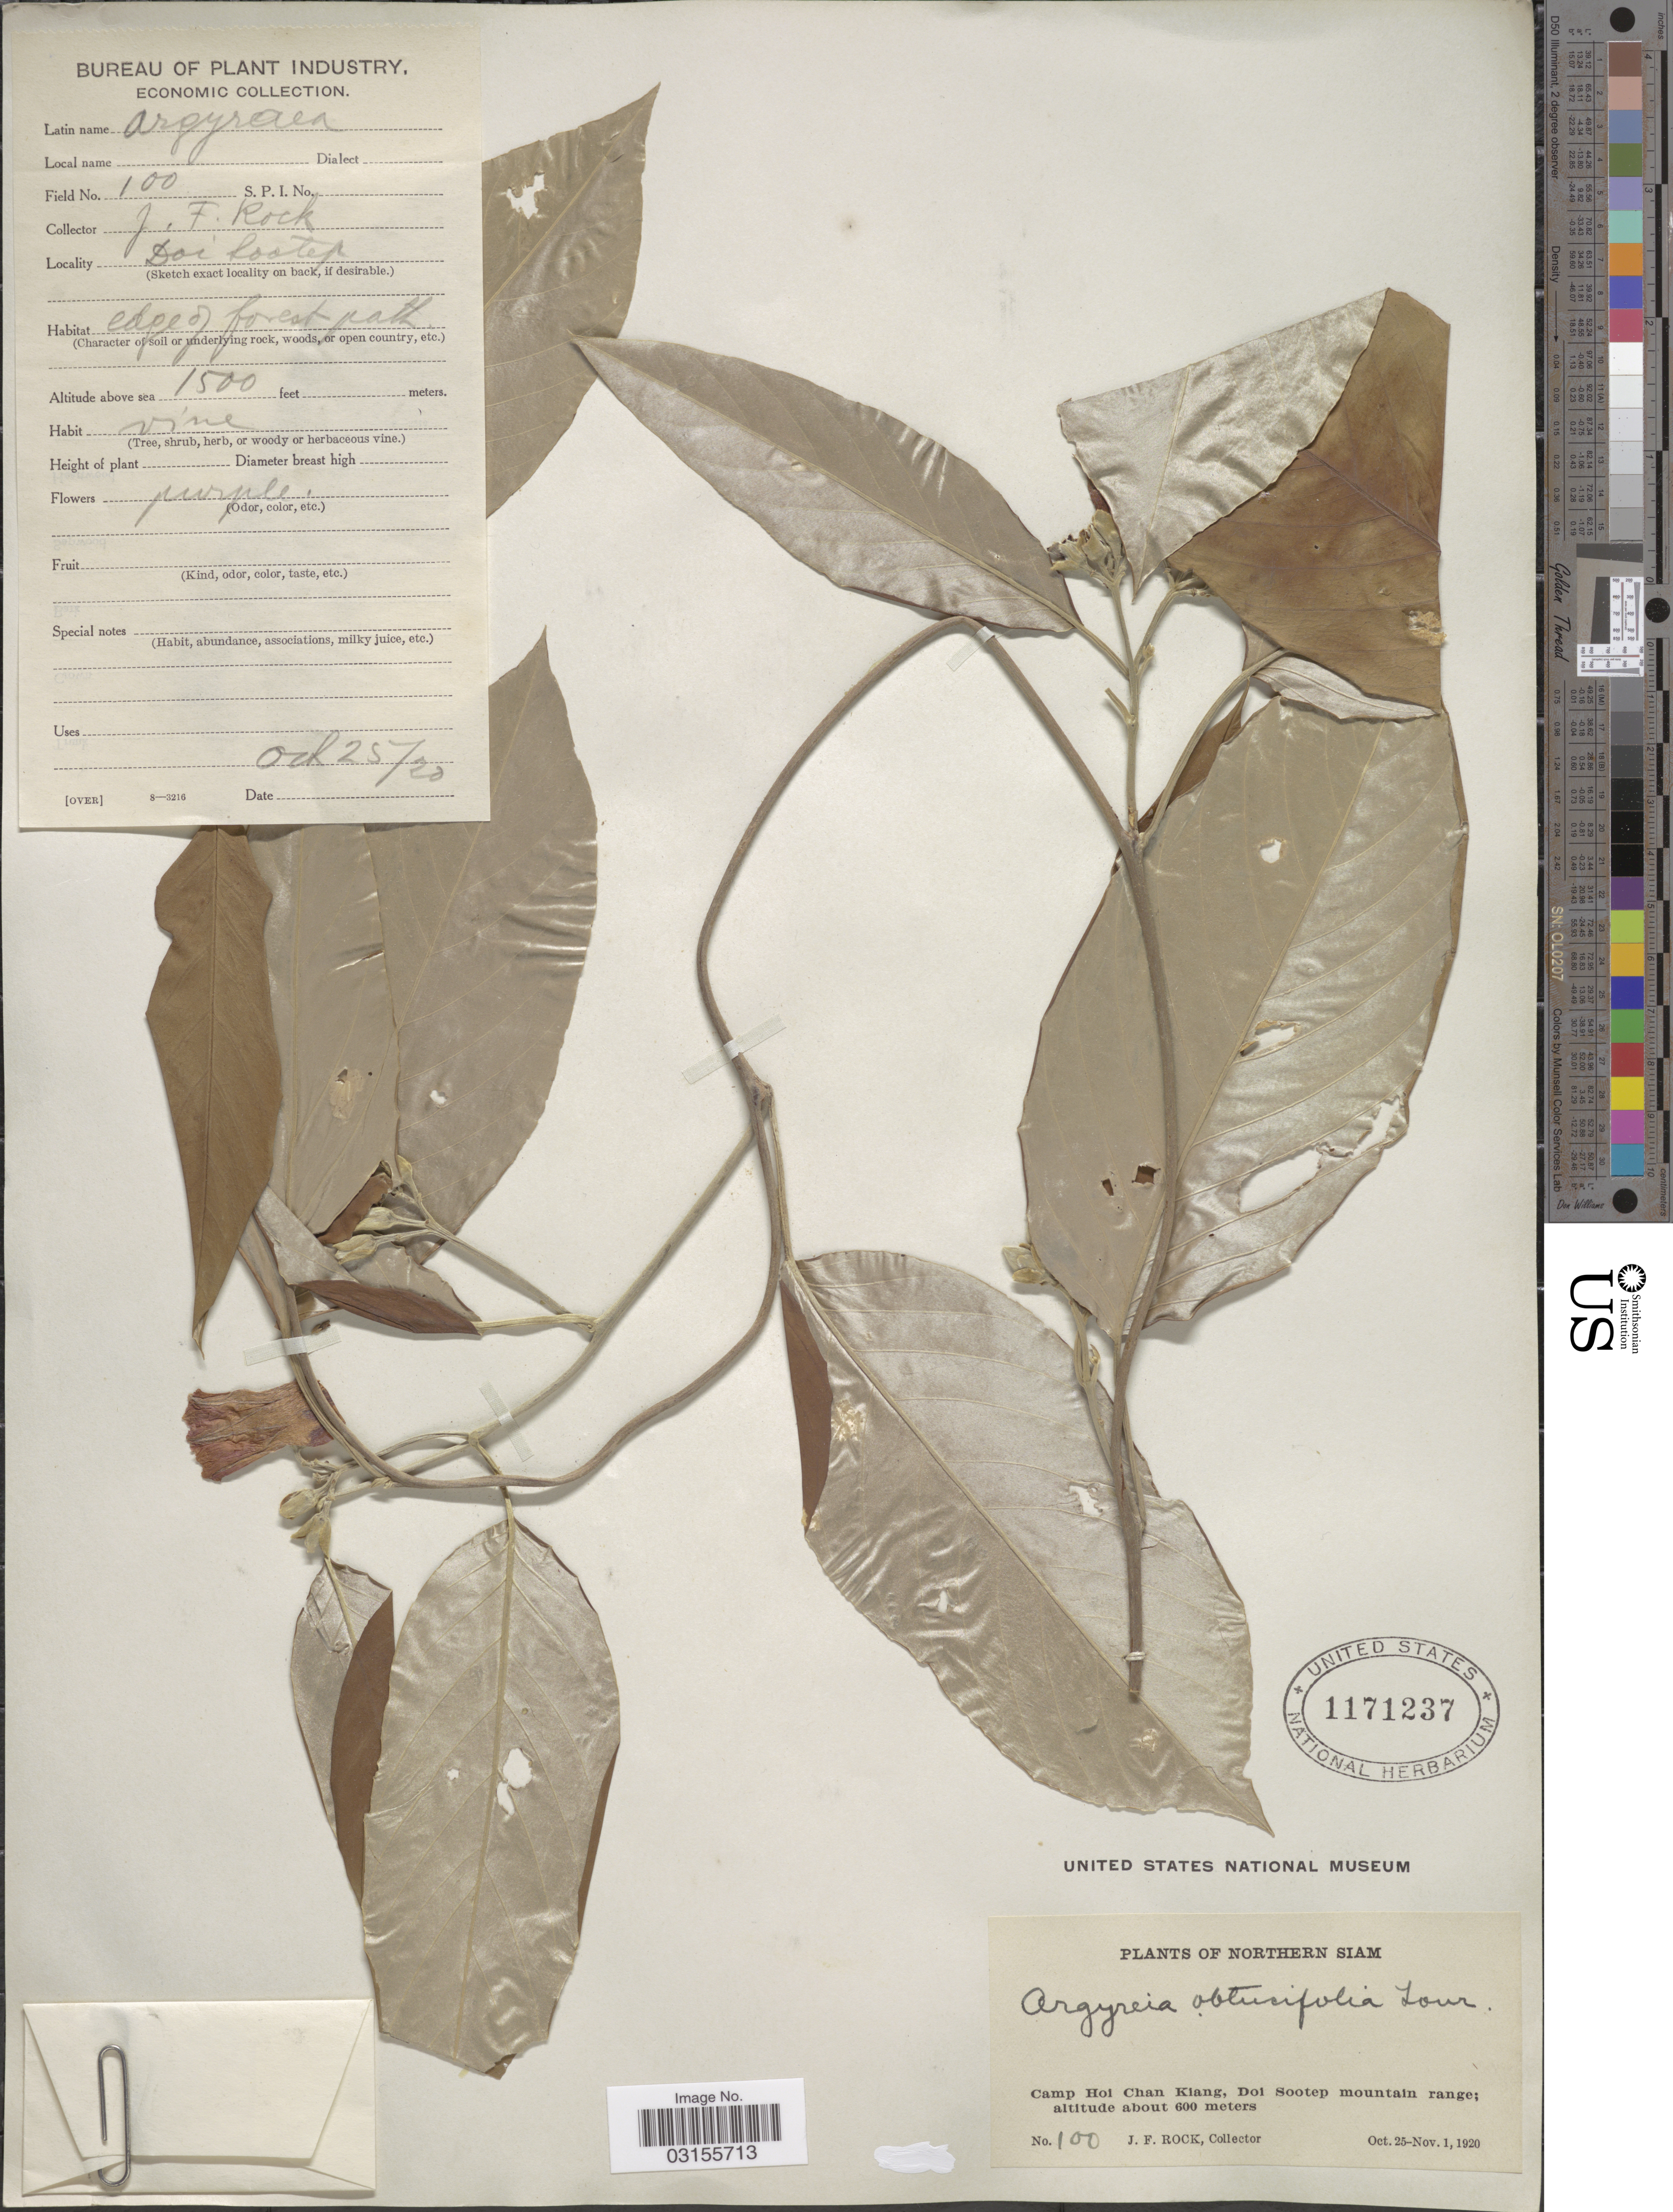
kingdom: Plantae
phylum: Tracheophyta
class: Magnoliopsida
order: Solanales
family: Convolvulaceae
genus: Argyreia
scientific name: Argyreia obtusifolia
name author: Lour.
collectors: J. Rock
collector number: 100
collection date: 1920-10-25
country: Thailand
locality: Northern Siam. Camp Hoi Chan Kiang, Doi Sootep mountain range.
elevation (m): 600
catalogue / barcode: US 1171237